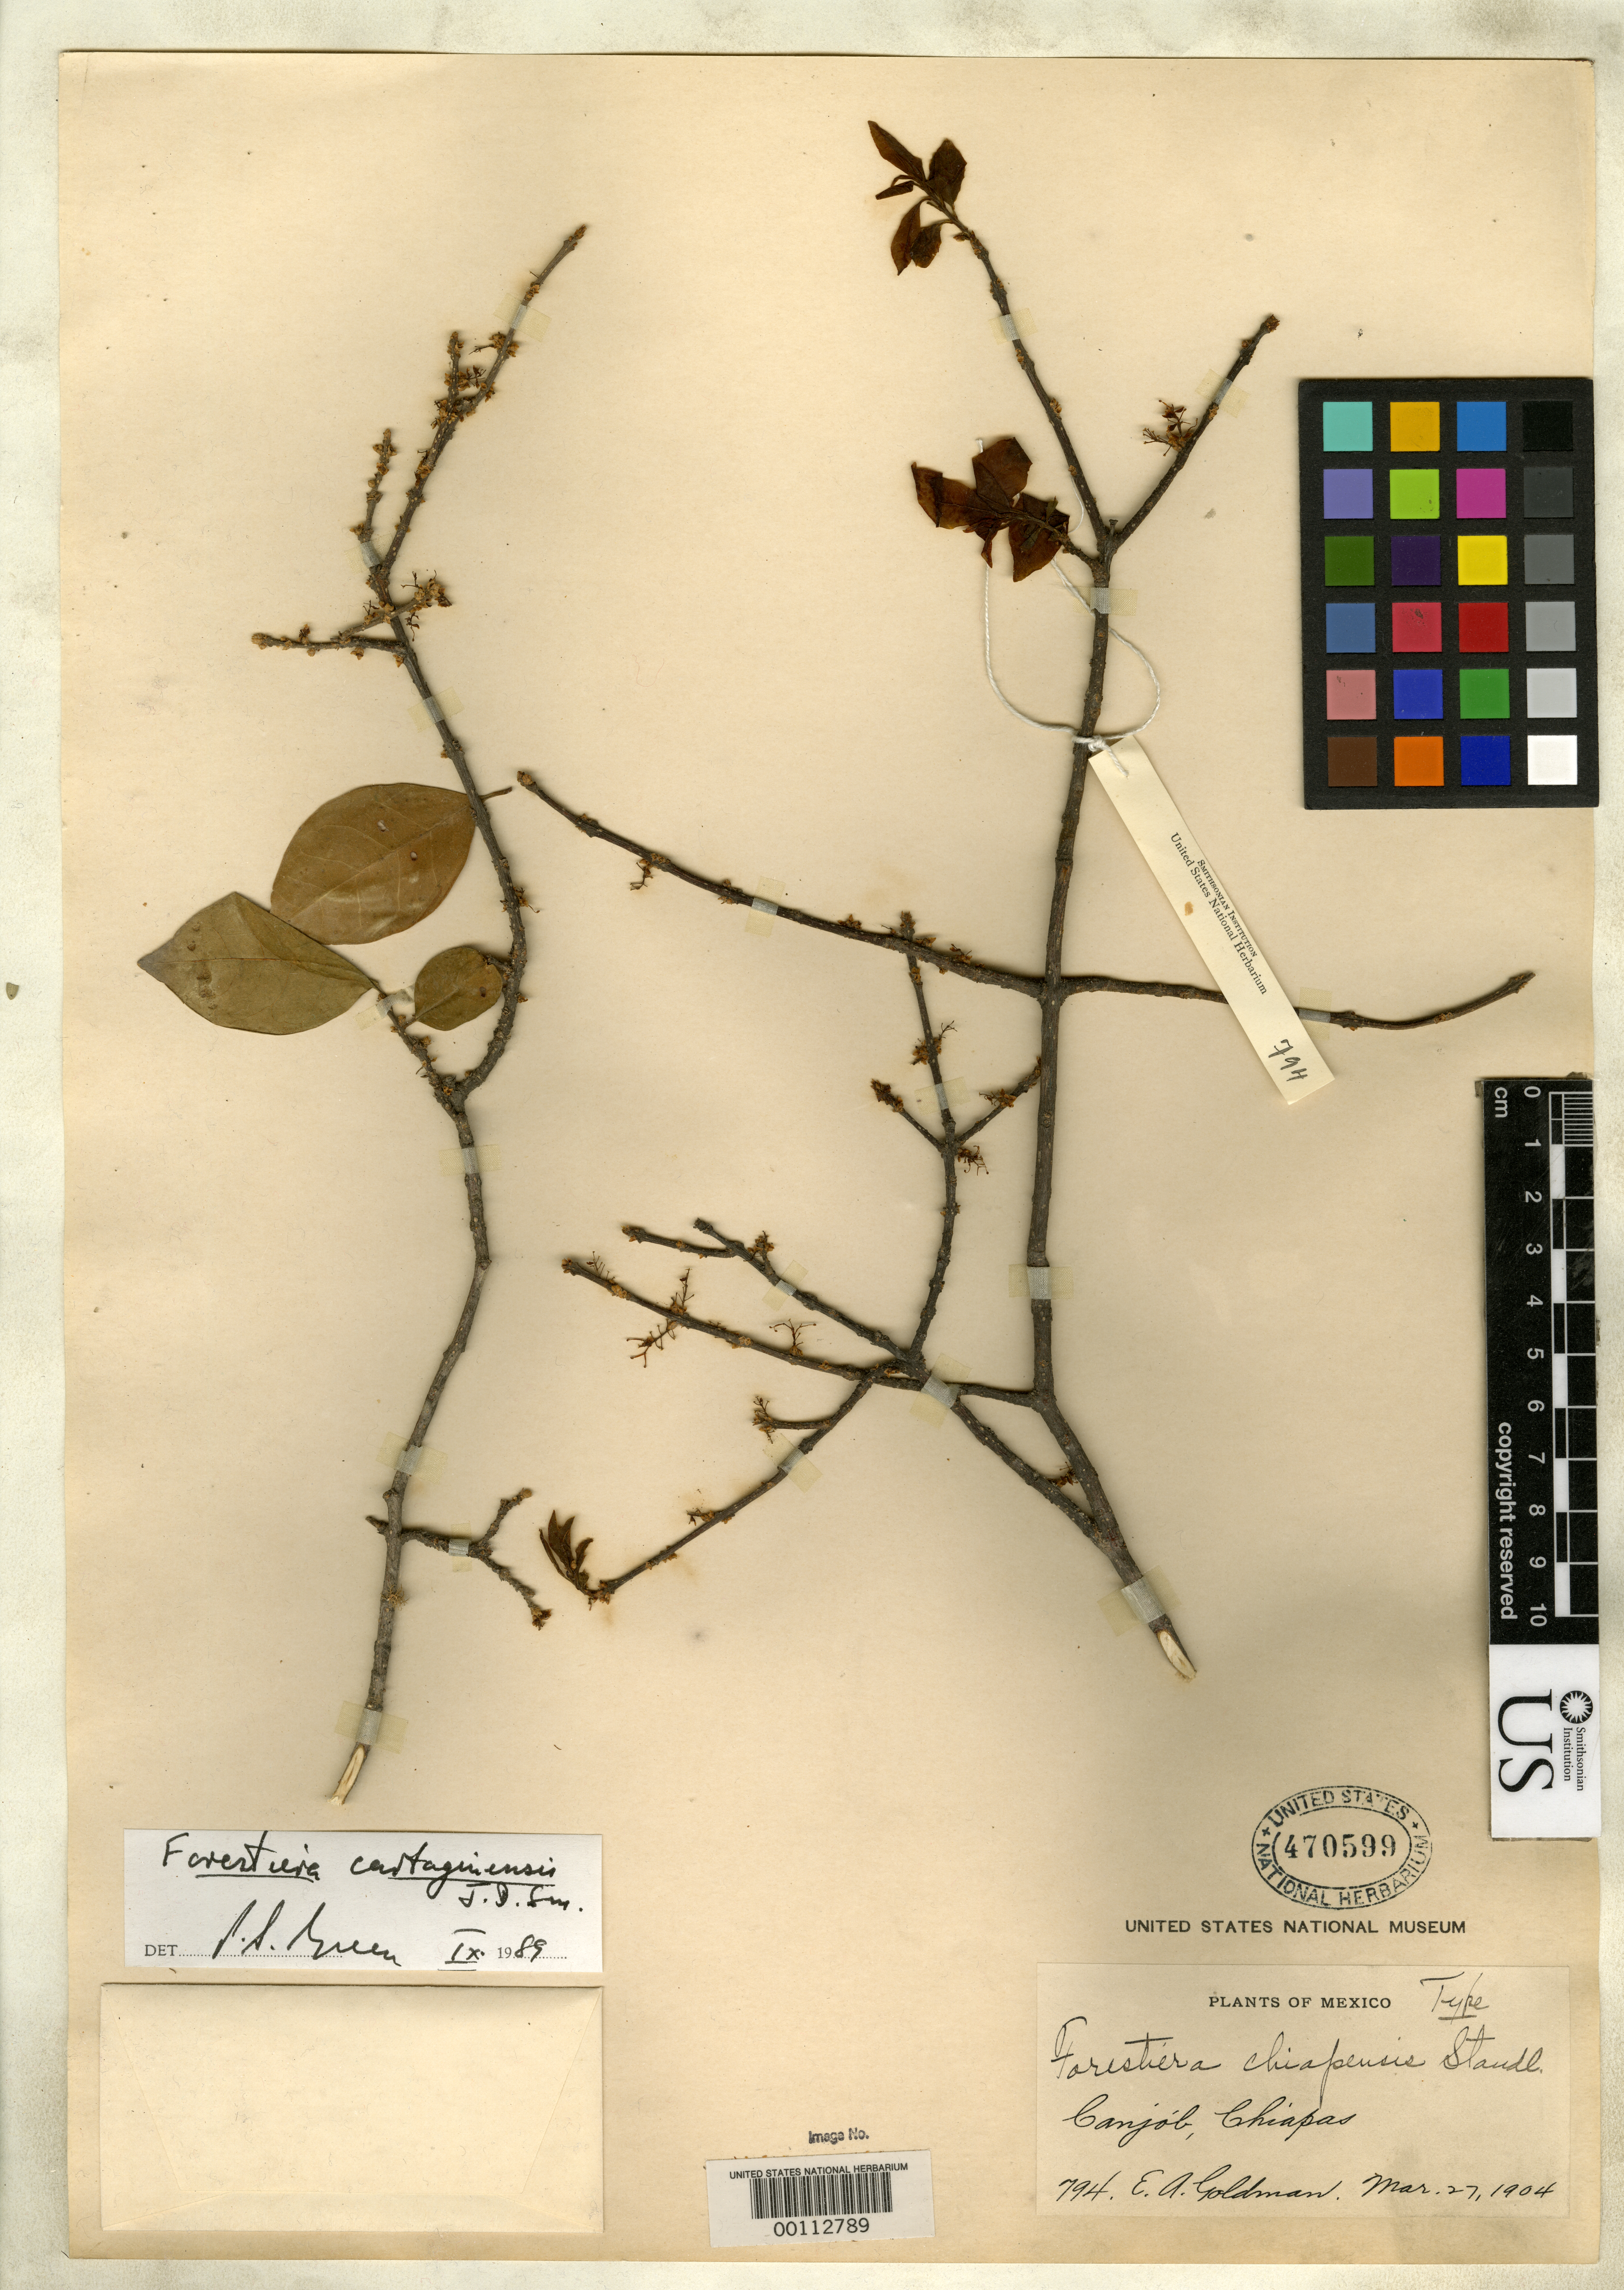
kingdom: Plantae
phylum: Tracheophyta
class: Magnoliopsida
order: Lamiales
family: Oleaceae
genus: Forestiera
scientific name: Forestiera chiapensis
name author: Standl.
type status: Holotype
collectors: E. A. Goldman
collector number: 794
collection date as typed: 27 Mar 1904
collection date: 1904-03-27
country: Mexico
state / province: Chiapas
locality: Canjob.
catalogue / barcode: US 470599